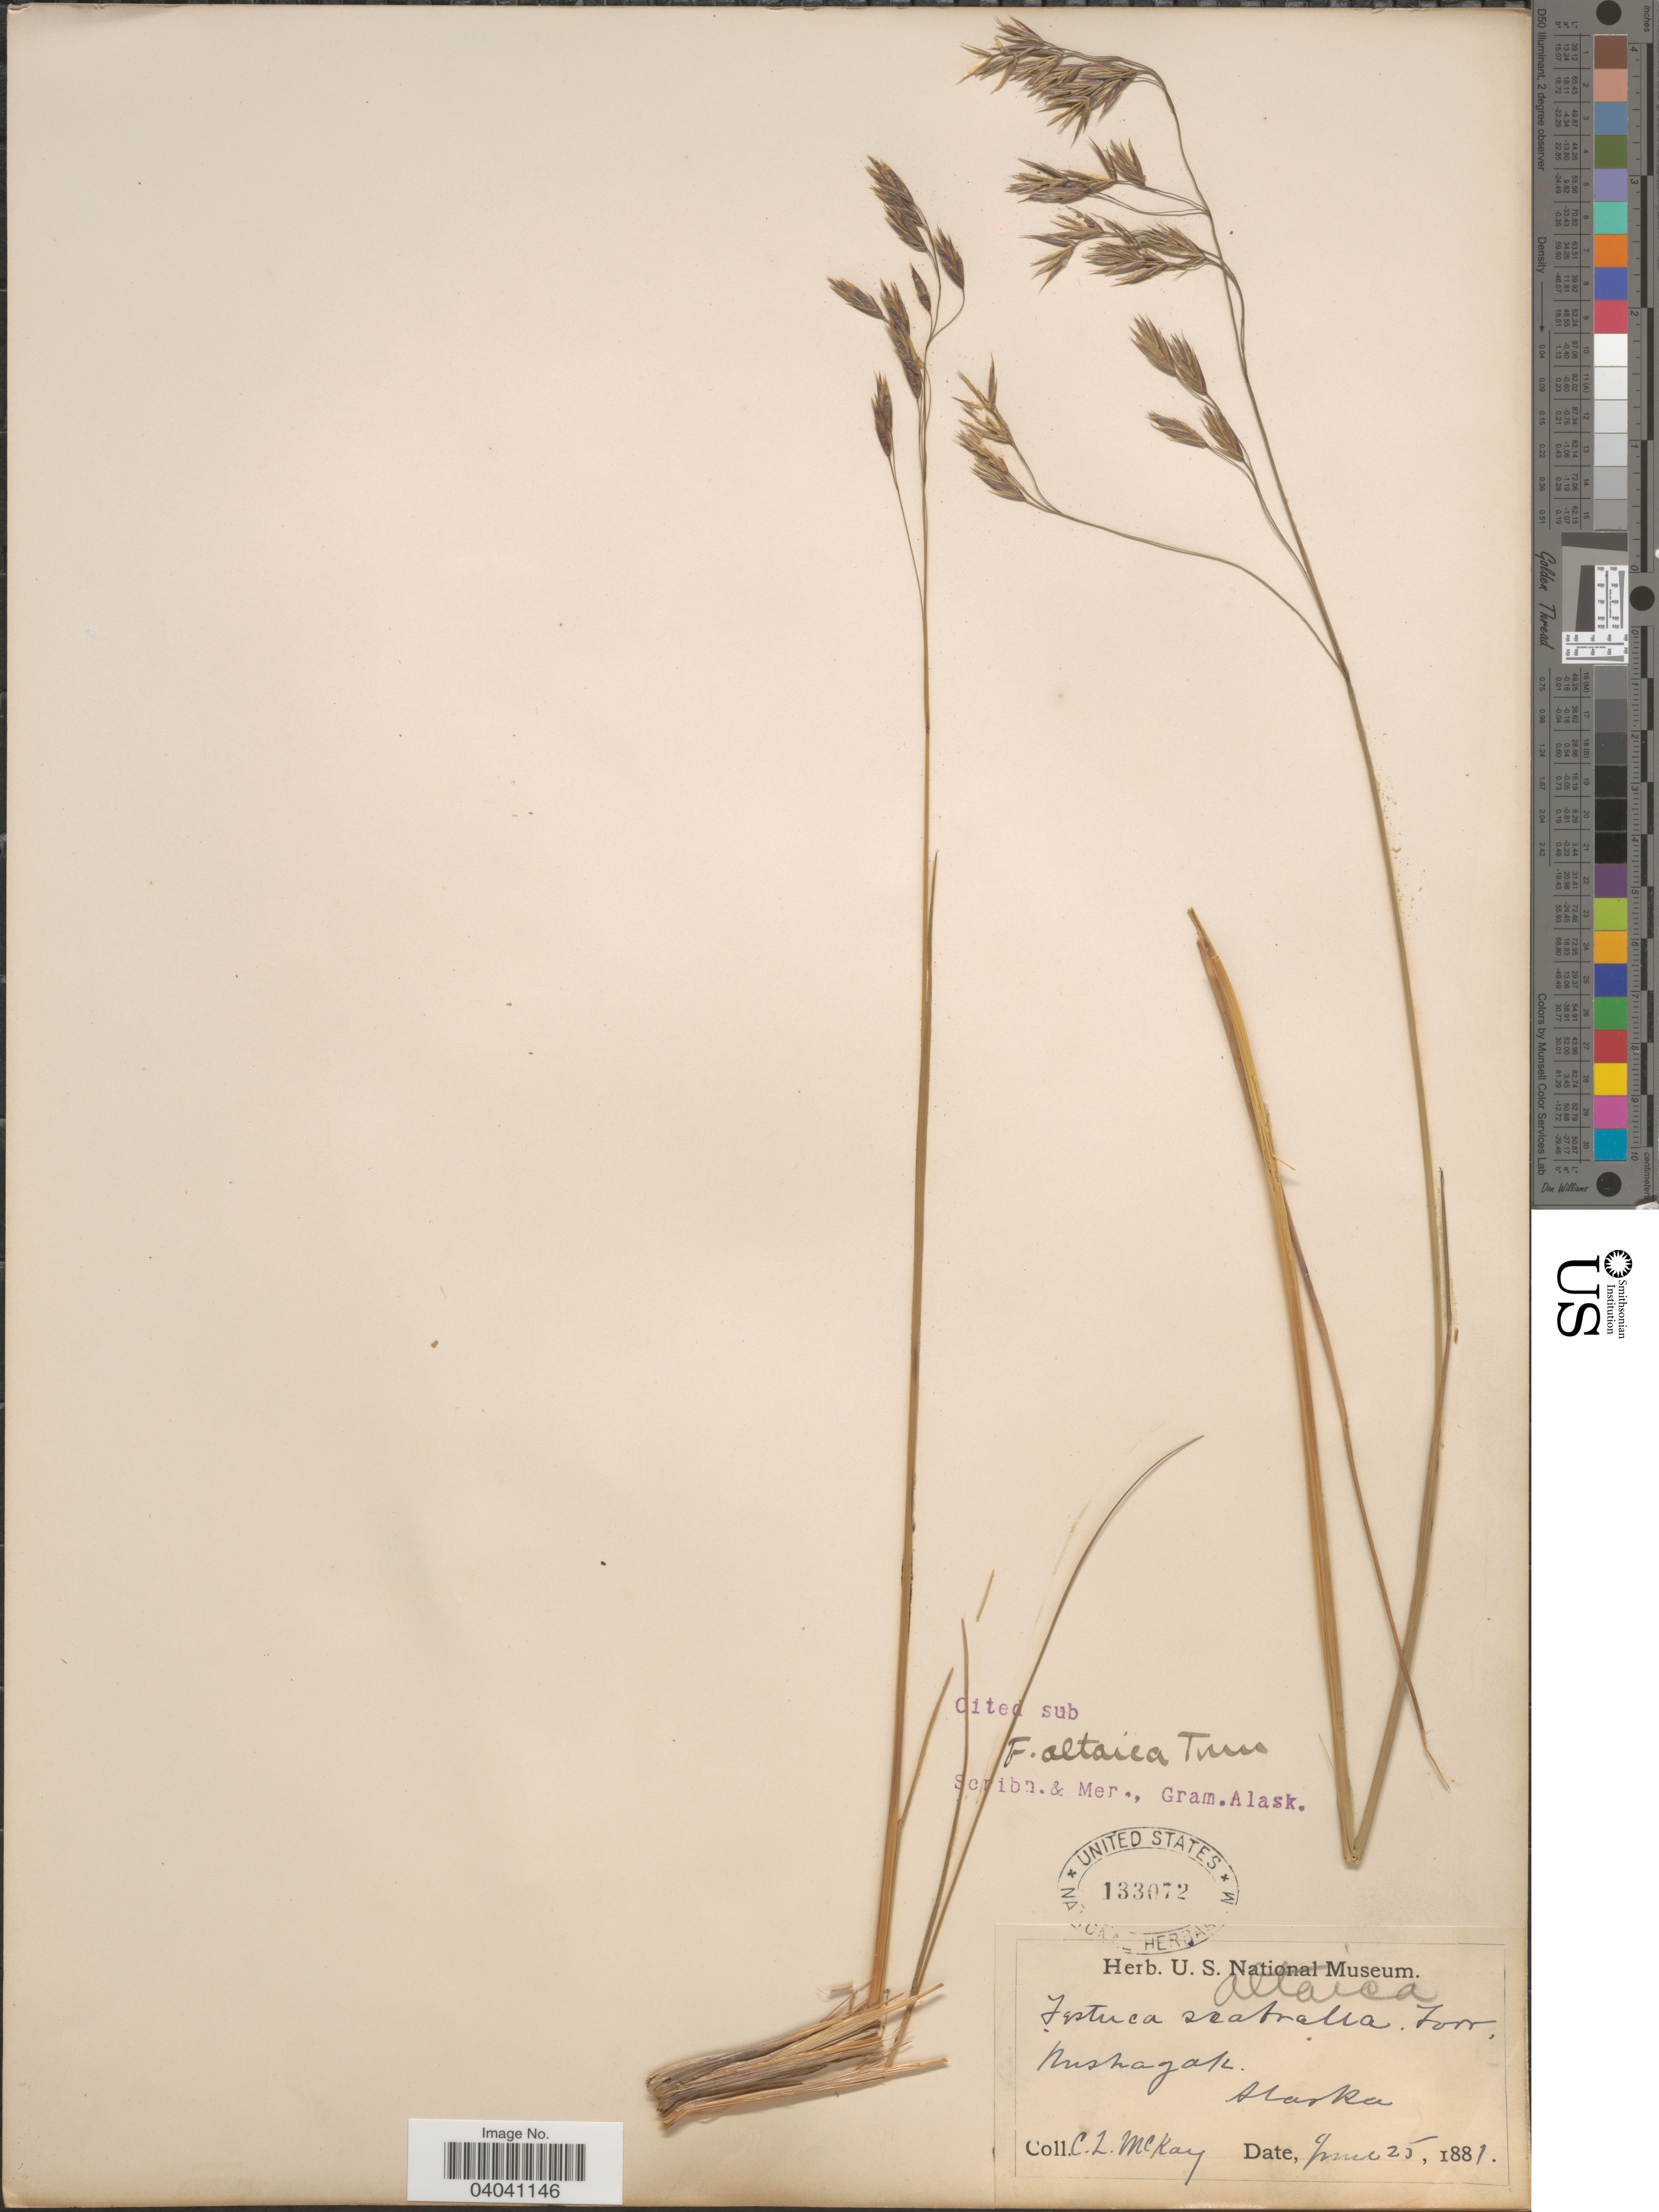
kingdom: Plantae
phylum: Tracheophyta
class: Liliopsida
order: Poales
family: Poaceae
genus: Festuca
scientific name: Festuca altaica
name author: Trin.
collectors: C. McKay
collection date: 1881-06-25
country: United States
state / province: Alaska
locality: Nushagak.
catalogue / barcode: US 133072